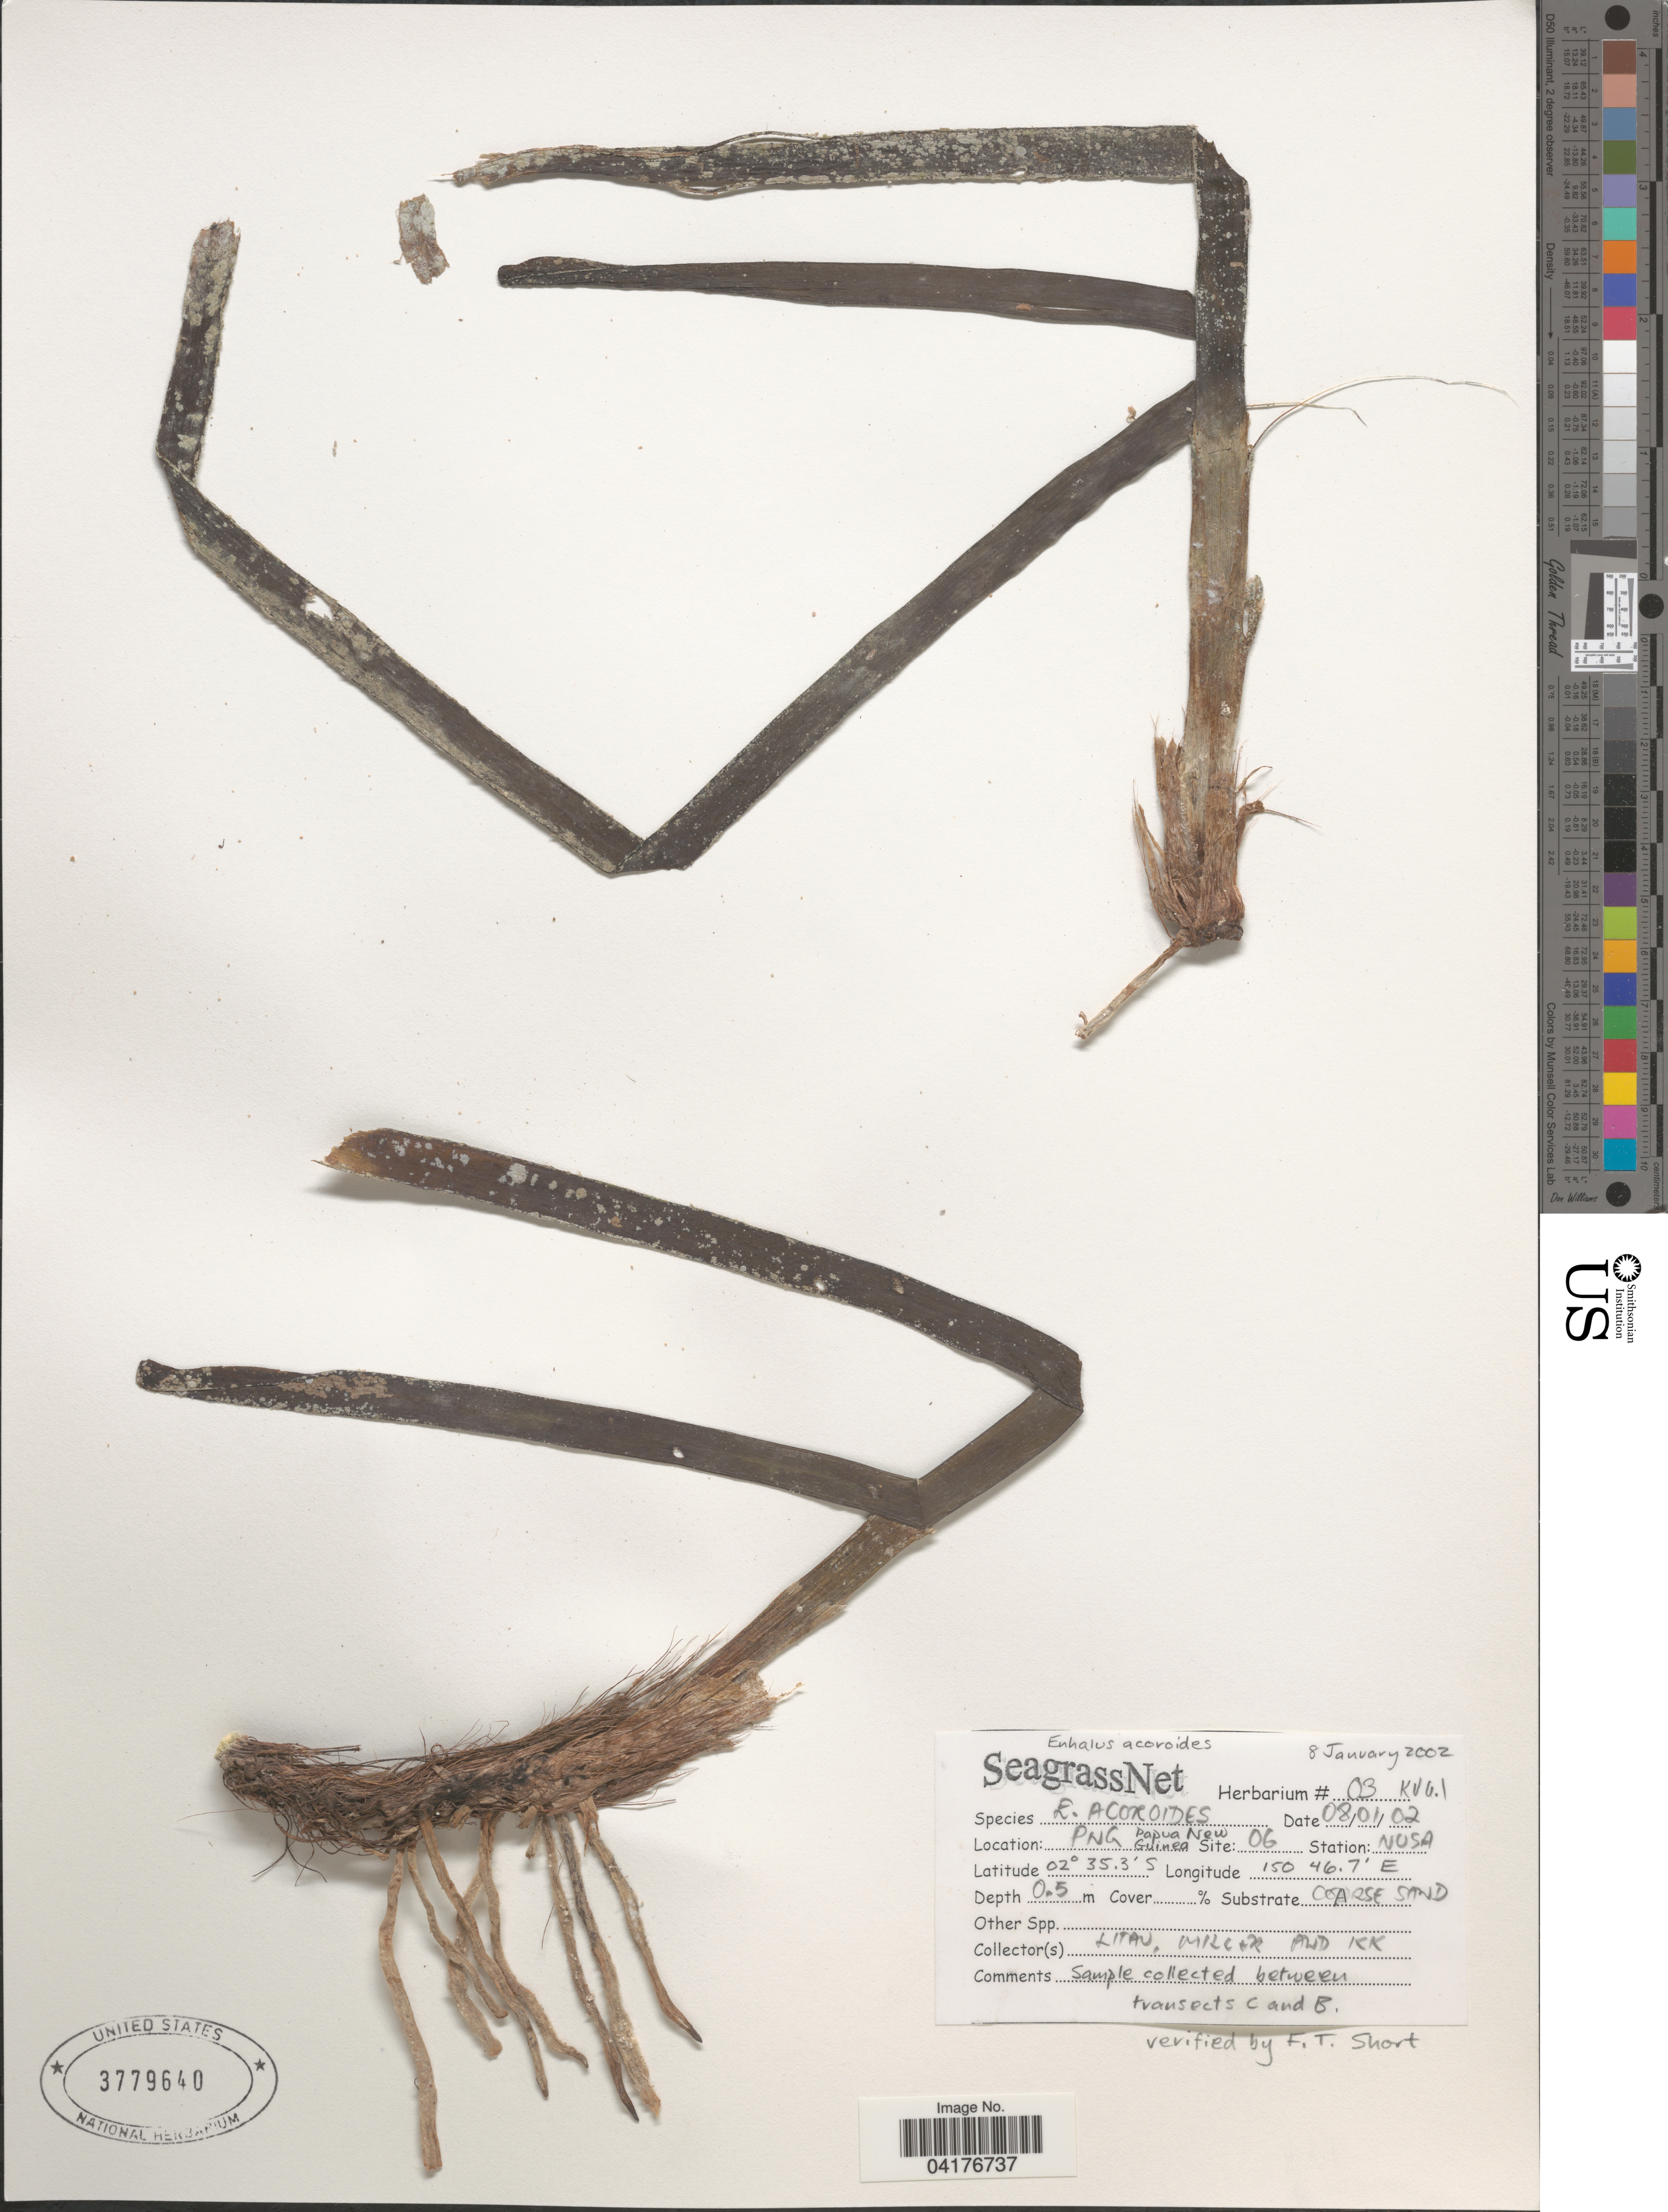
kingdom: Plantae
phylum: Tracheophyta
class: Liliopsida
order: Alismatales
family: Hydrocharitaceae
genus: Enhalus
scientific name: Enhalus acoroides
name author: (L. f.) Royle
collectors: Litau & K. K.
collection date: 2002-01-08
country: Papua New Guinea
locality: Site: 06. Station: Nusa. Between transects C and B.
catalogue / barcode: US 3779640